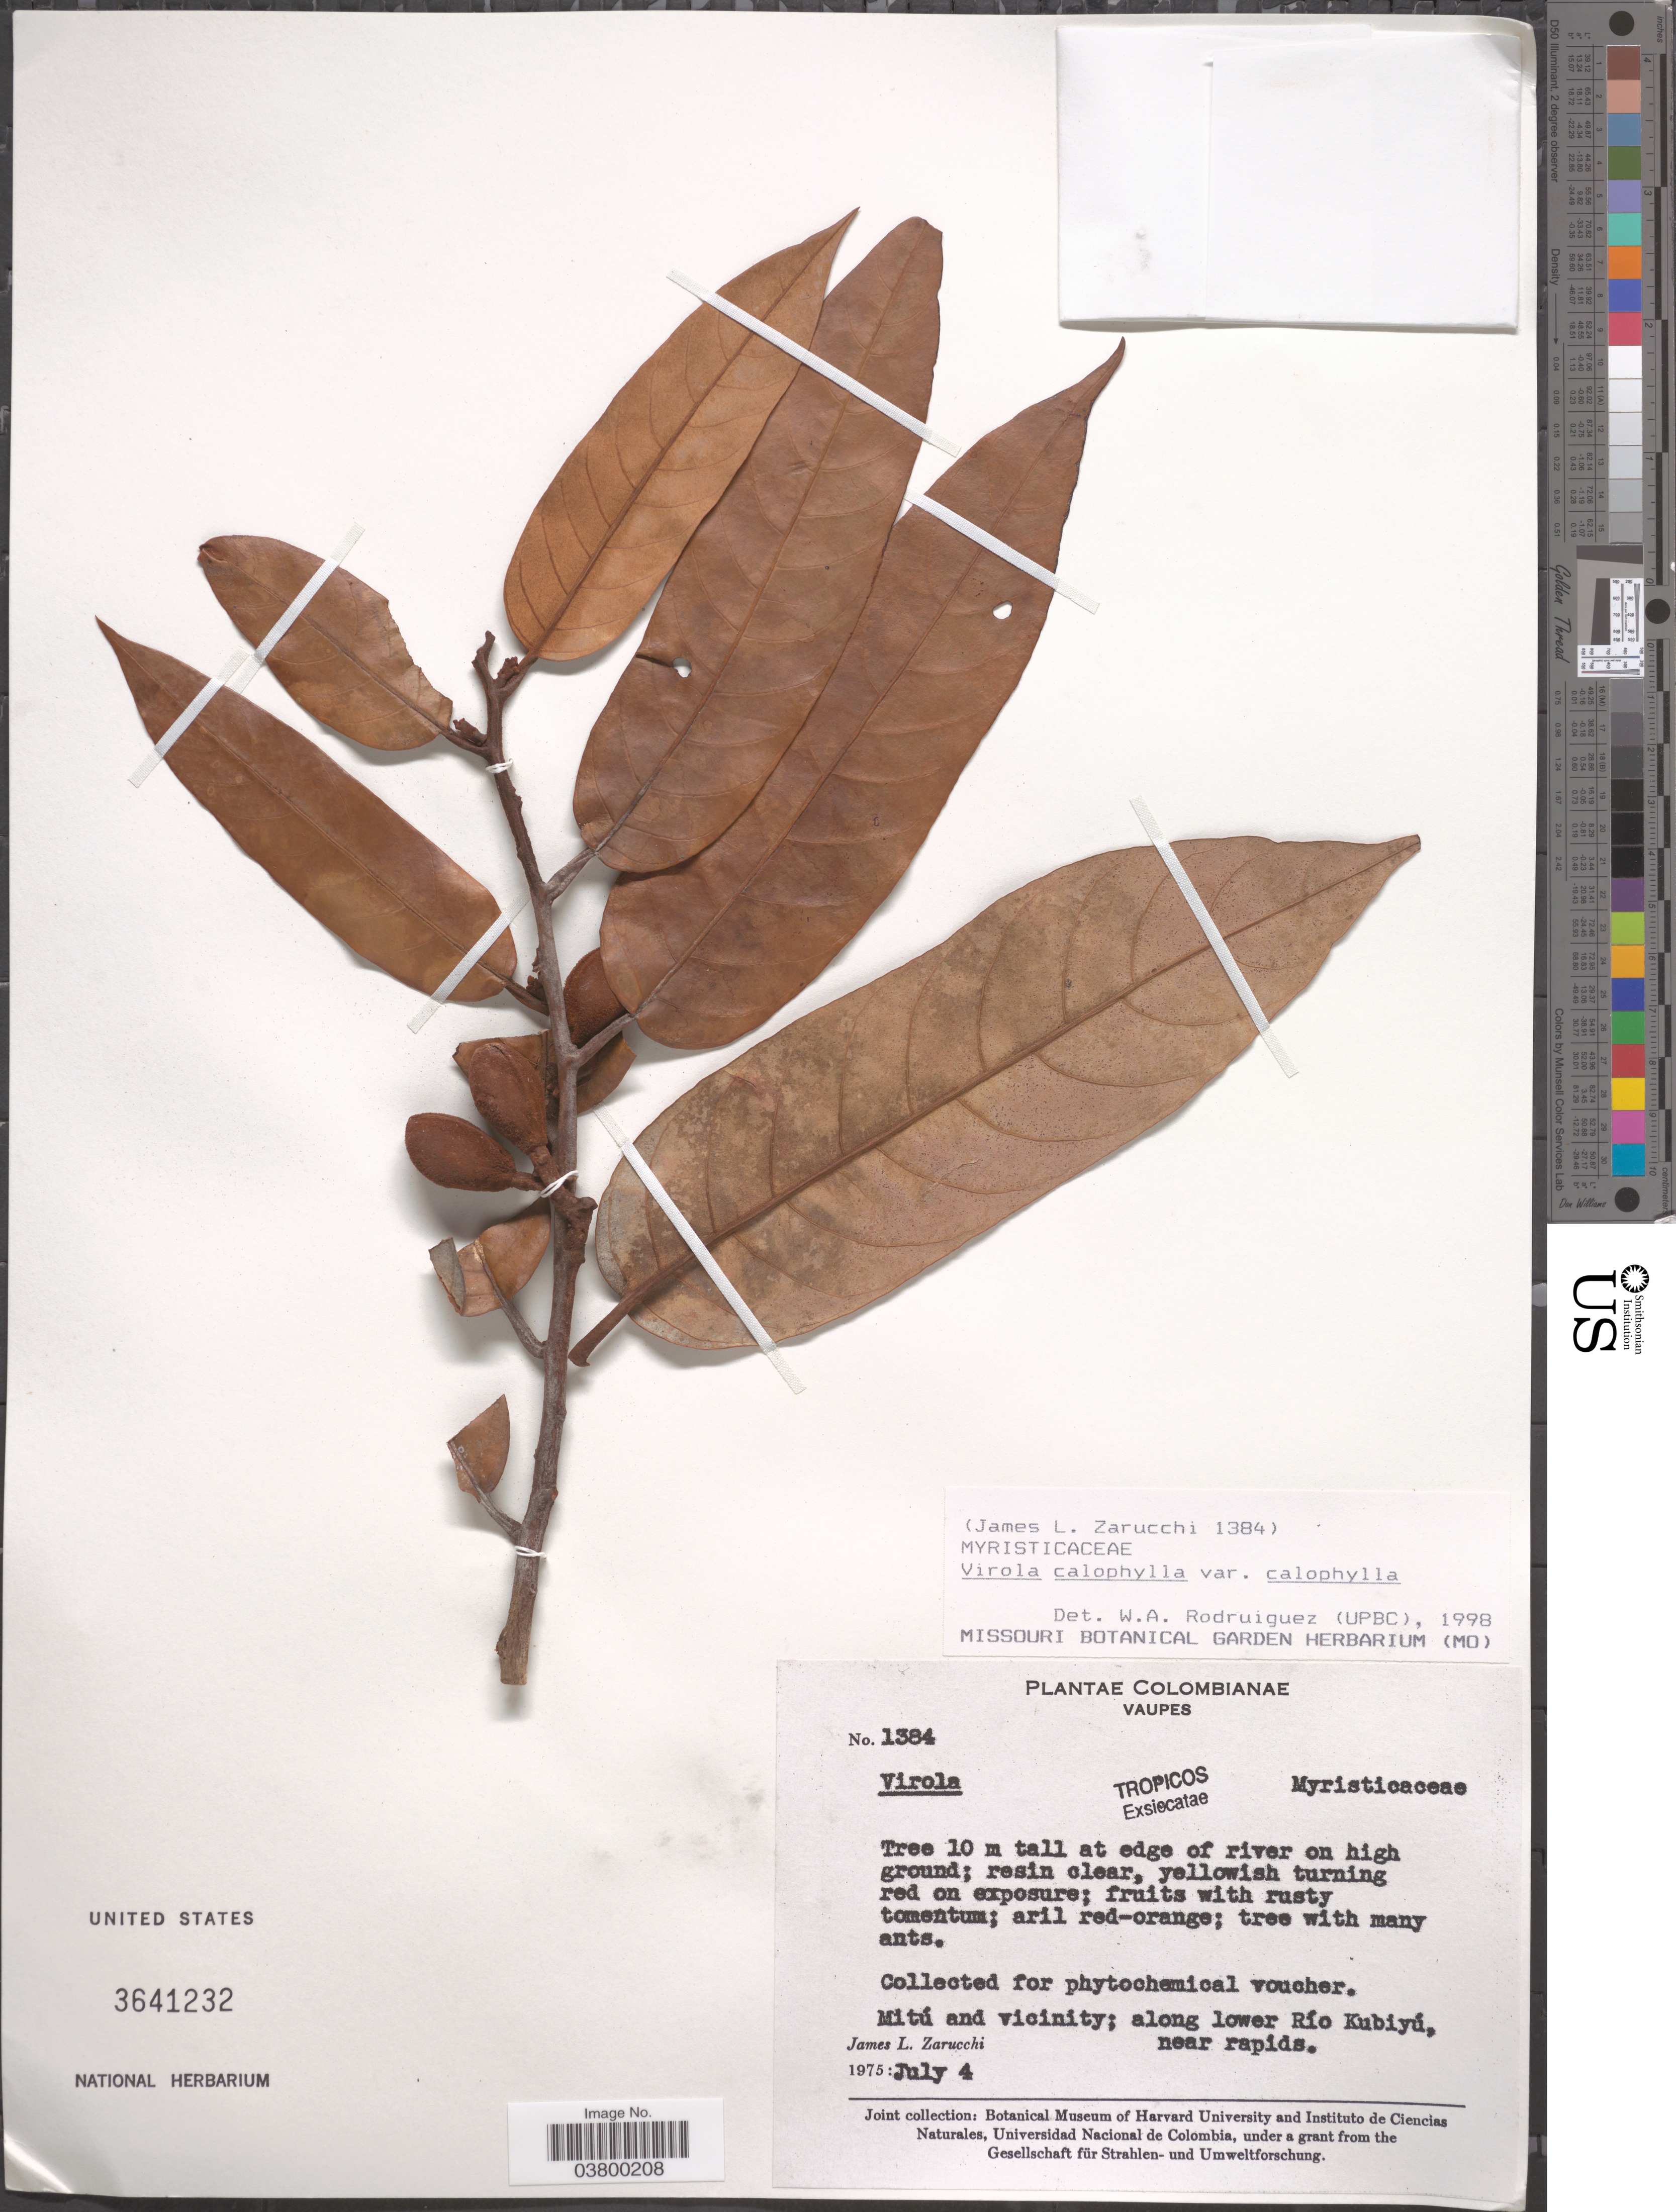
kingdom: Plantae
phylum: Tracheophyta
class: Magnoliopsida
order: Magnoliales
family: Myristicaceae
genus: Virola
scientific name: Virola calophylla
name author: (Spruce) Warb.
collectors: J. L. Zarucchi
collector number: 1384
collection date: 1975-07-04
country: Colombia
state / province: Vaupés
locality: Mitú and vicinity; along lower Río Kubiyú, near rapids.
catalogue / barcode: US 3641232